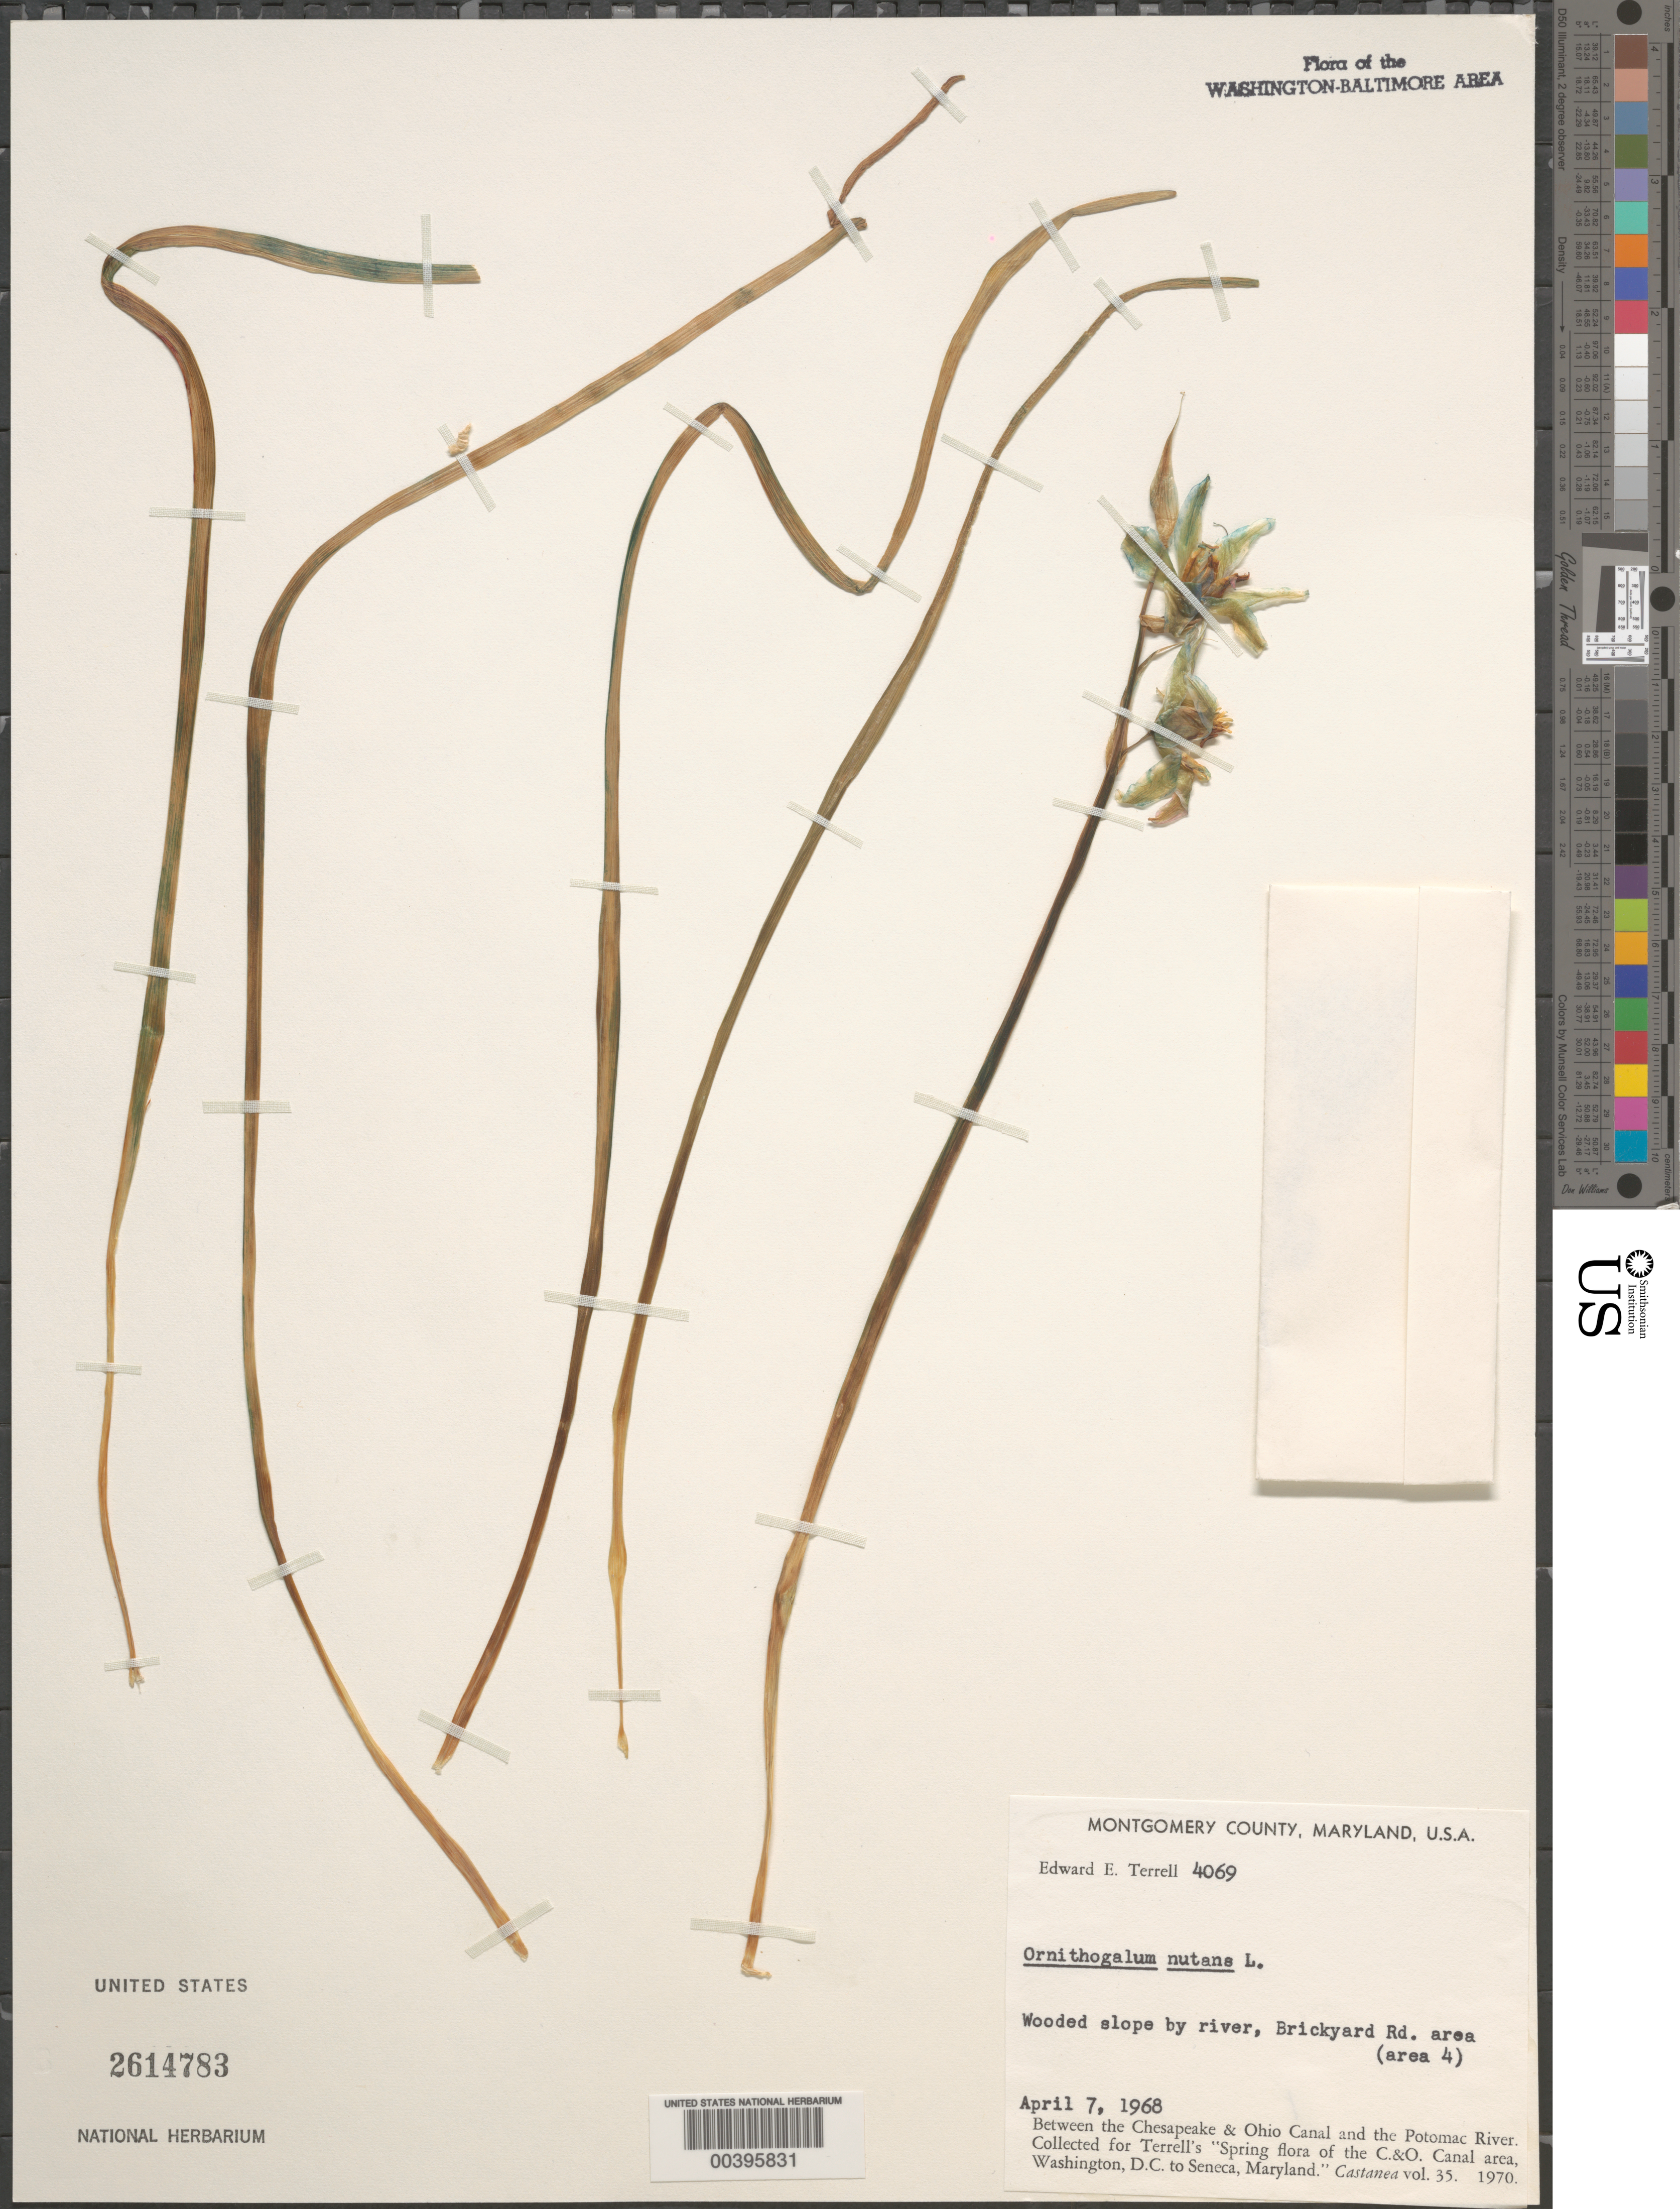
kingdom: Plantae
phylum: Tracheophyta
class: Liliopsida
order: Asparagales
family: Asparagaceae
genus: Ornithogalum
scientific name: Ornithogalum nutans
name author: L.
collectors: E. E. Terrell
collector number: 4069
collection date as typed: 07 Apr 1968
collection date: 1968-04-07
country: United States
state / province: Maryland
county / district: Montgomery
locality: Brickyard Road area C. & O. Canal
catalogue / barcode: US 2614783